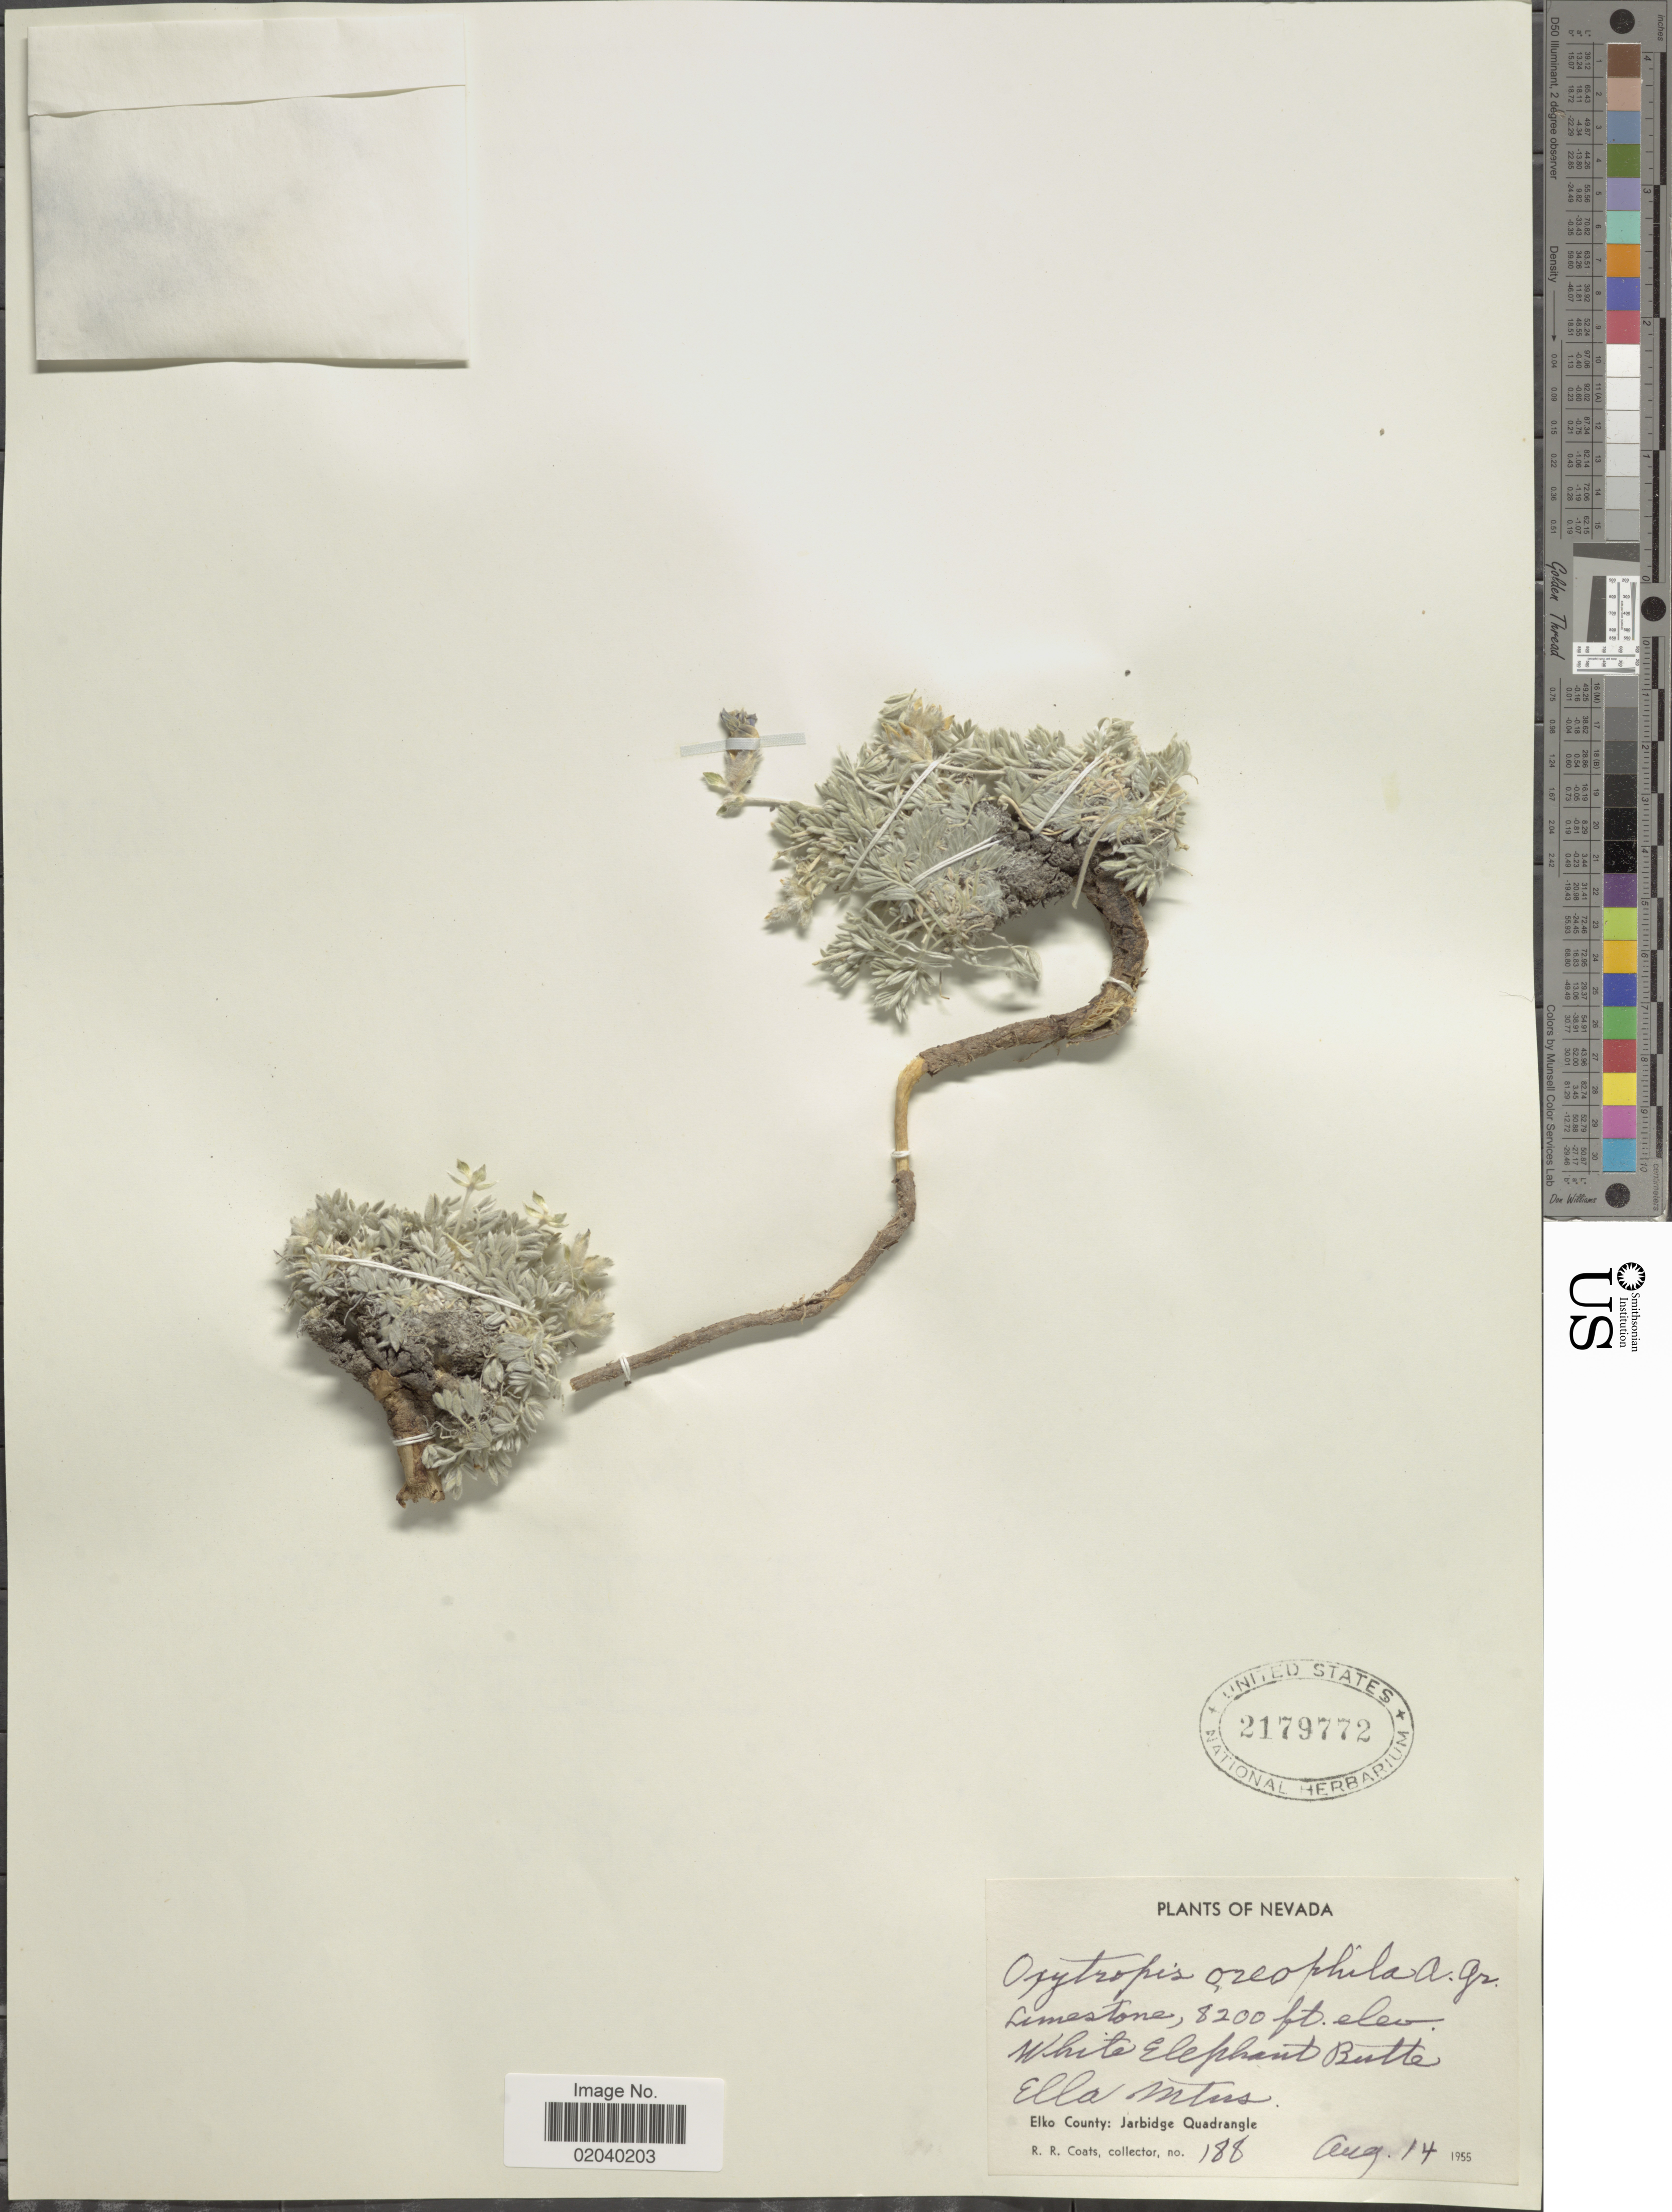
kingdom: Plantae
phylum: Tracheophyta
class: Magnoliopsida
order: Fabales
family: Fabaceae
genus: Oxytropis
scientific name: Oxytropis oreophila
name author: A. Gray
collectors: R. Coats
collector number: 188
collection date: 1955-08-14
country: United States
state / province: Nevada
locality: White Elephant Butte, Ella Mtns, Elko County: Jarbridge Quadrangle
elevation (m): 2499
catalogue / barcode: US 2179772